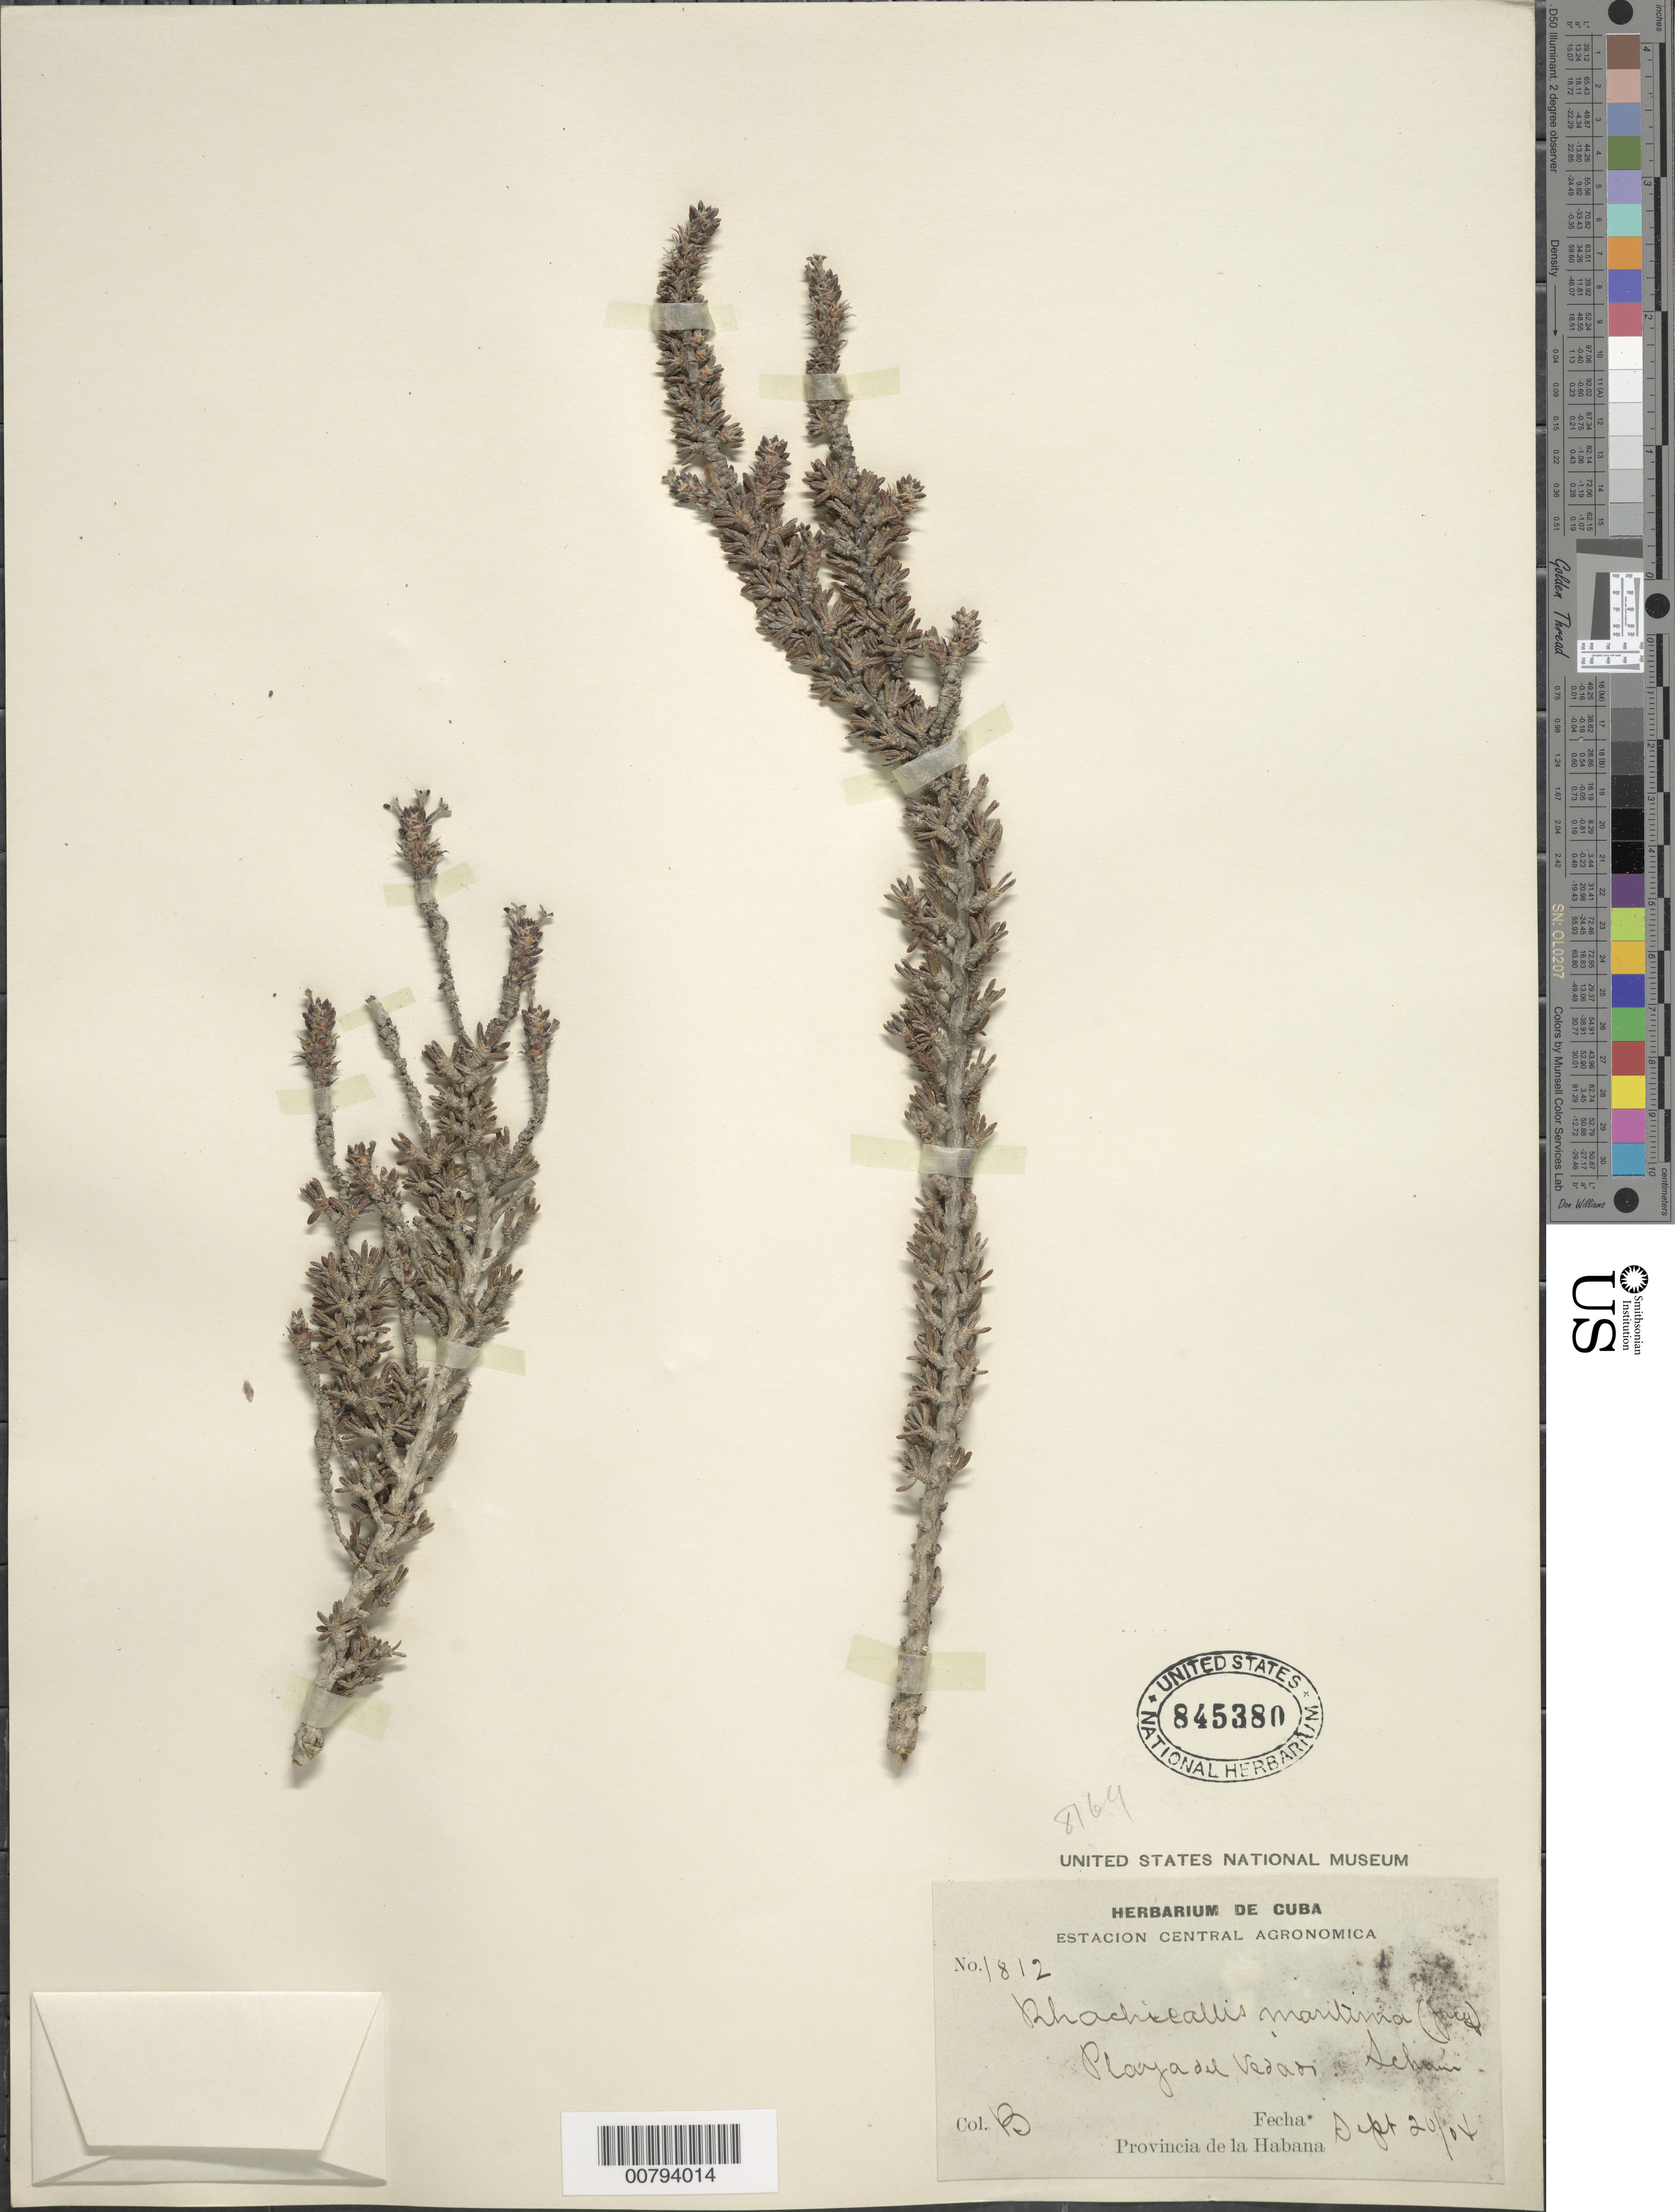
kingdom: Plantae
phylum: Tracheophyta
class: Magnoliopsida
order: Gentianales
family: Rubiaceae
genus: Rachicallis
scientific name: Rachicallis americana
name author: (Jacq.) Hitchc.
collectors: C. F. Baker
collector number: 1812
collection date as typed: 20 Sep 1904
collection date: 1904-09-20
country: Cuba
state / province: La Habana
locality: Playa del Vedaoo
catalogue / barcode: US 845380